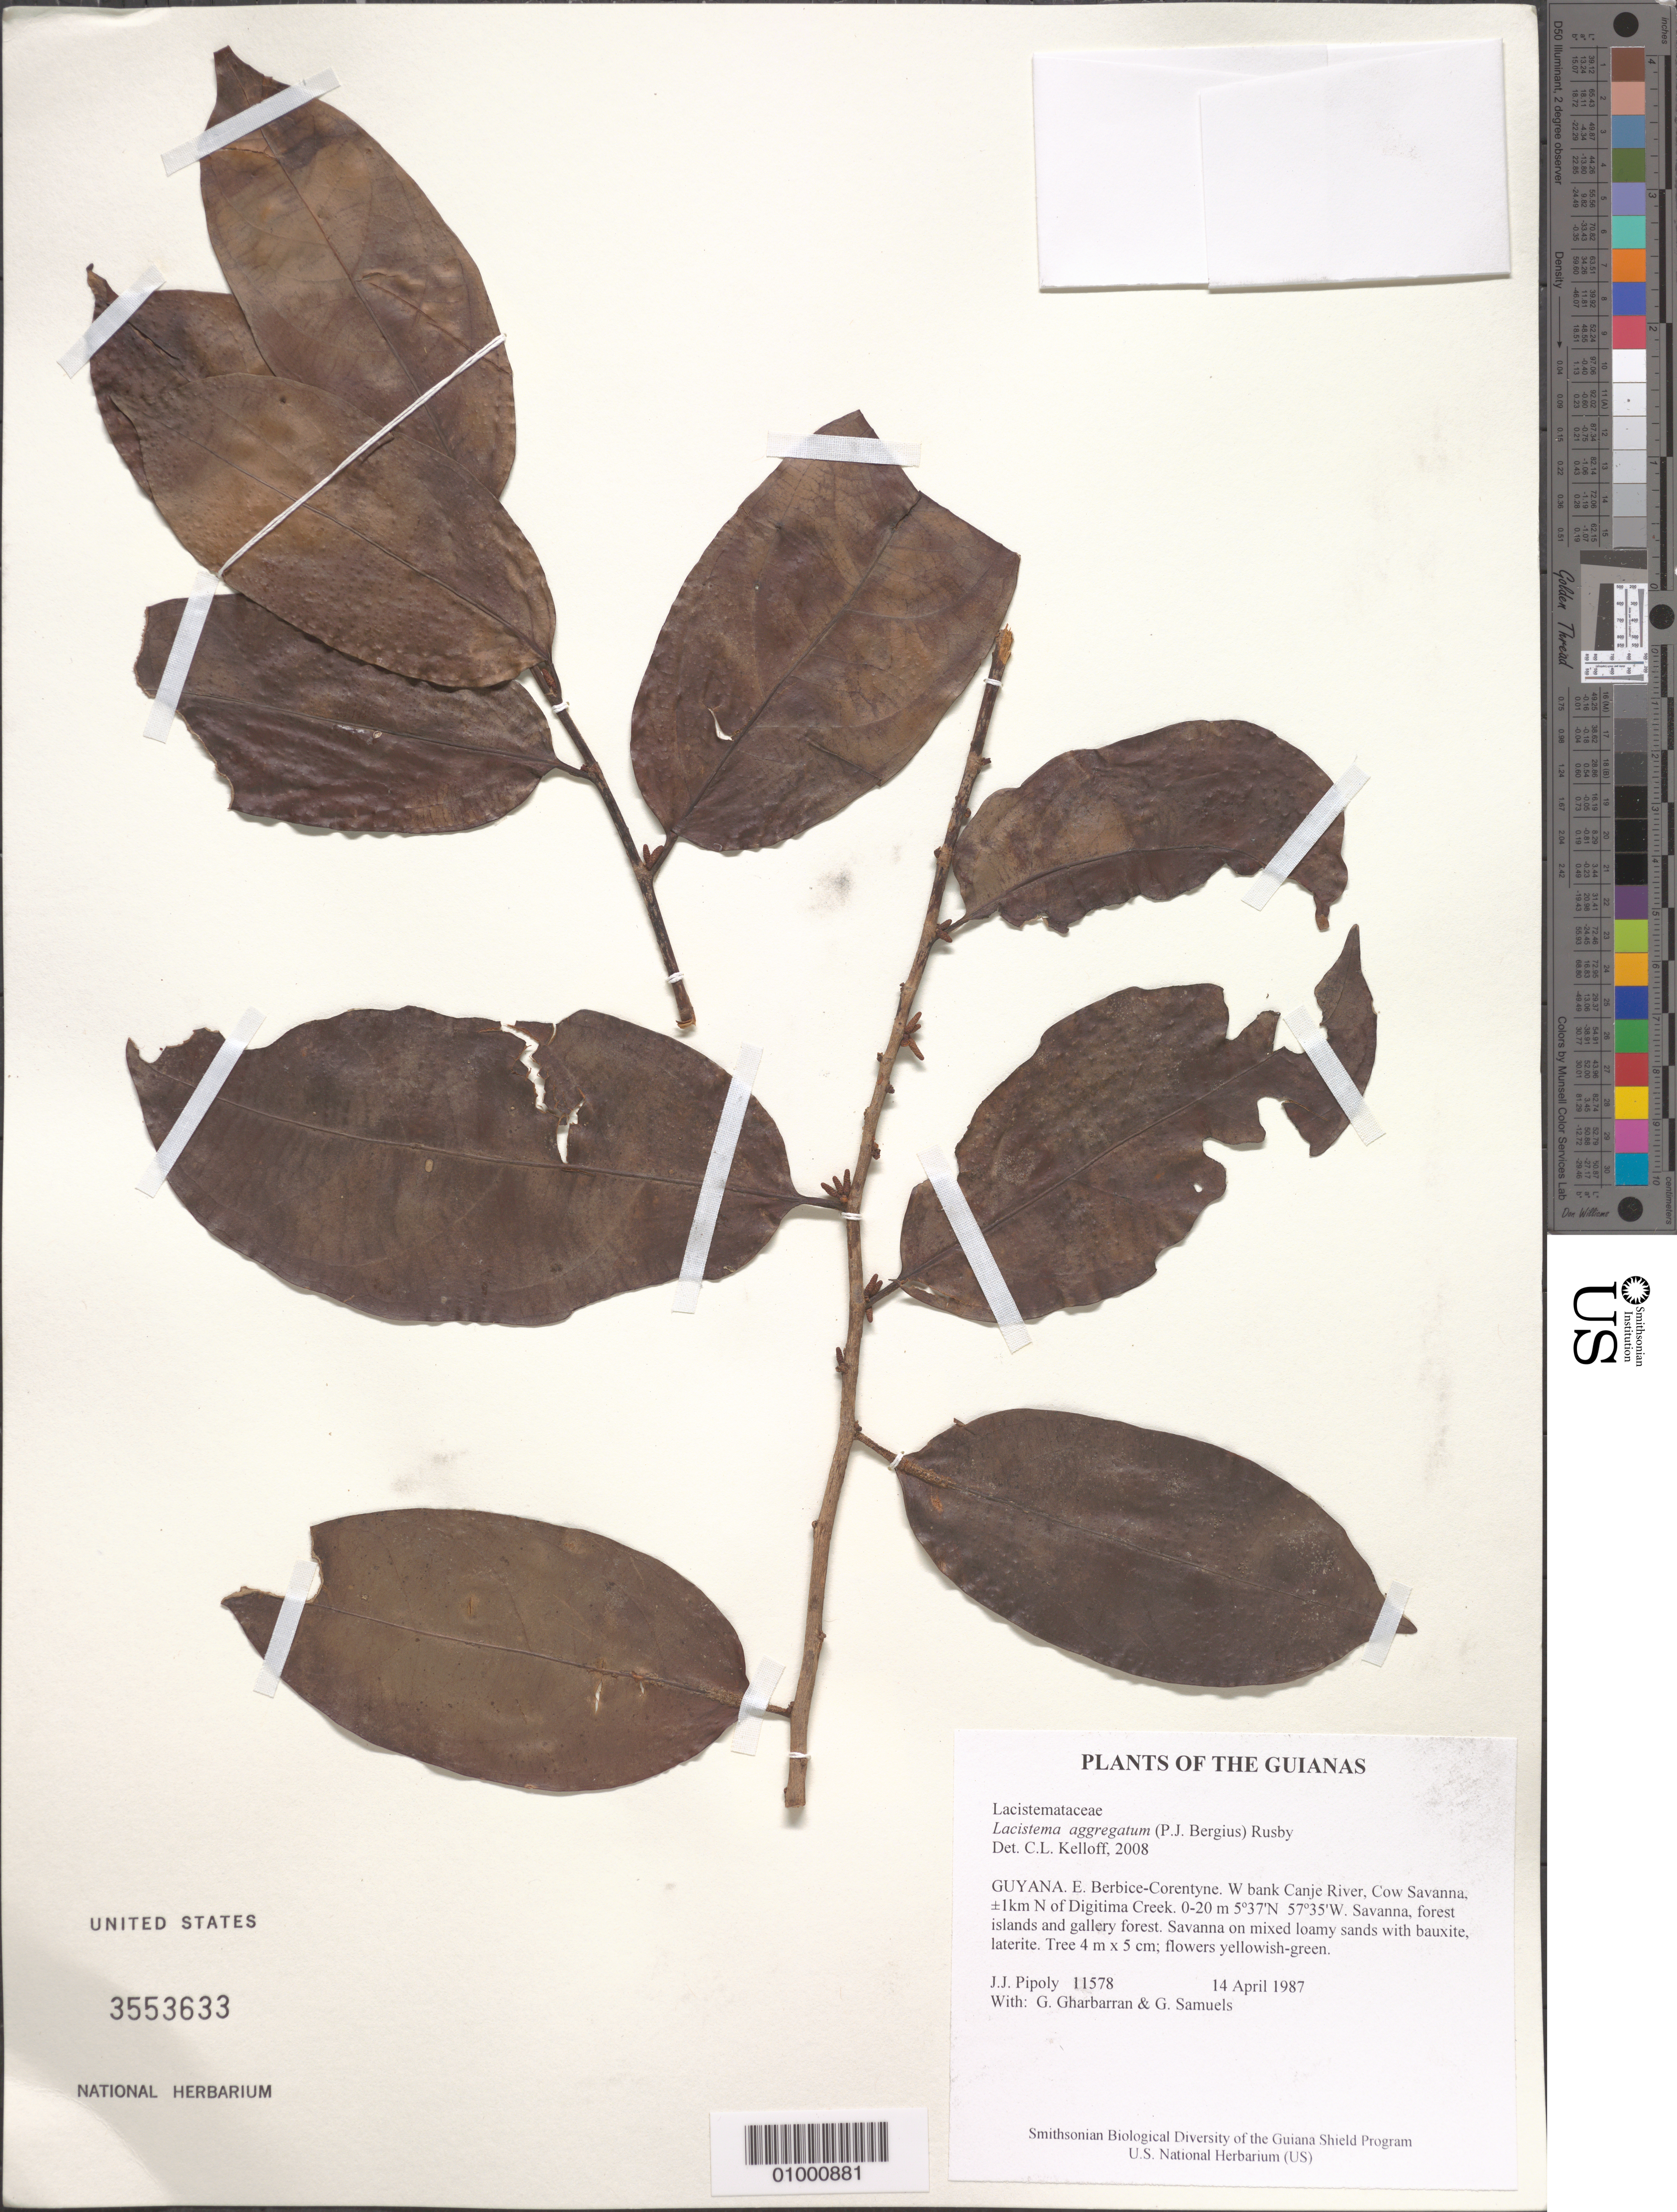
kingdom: Plantae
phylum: Tracheophyta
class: Magnoliopsida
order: Malpighiales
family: Lacistemataceae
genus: Lacistema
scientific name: Lacistema aggregatum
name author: (P.J. Bergius) Rusby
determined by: Kelloff, Carol L., (US), Smithsonian Institution - National Museum of Natural History (UNITED STATES)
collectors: J. J. Pipoly, G. Gharbarran & G. Samuels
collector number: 11578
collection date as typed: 14 April 1987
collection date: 1987-04-14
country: Guyana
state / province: E. Berbice-Corentyne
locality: W bank Canje River, Cow Savanna, ±1km N of Digitima Creek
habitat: Savanna, forest islands and gallery forest. Savanna on mixed loamy sands with bauxite, laterite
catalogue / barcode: US 3553633